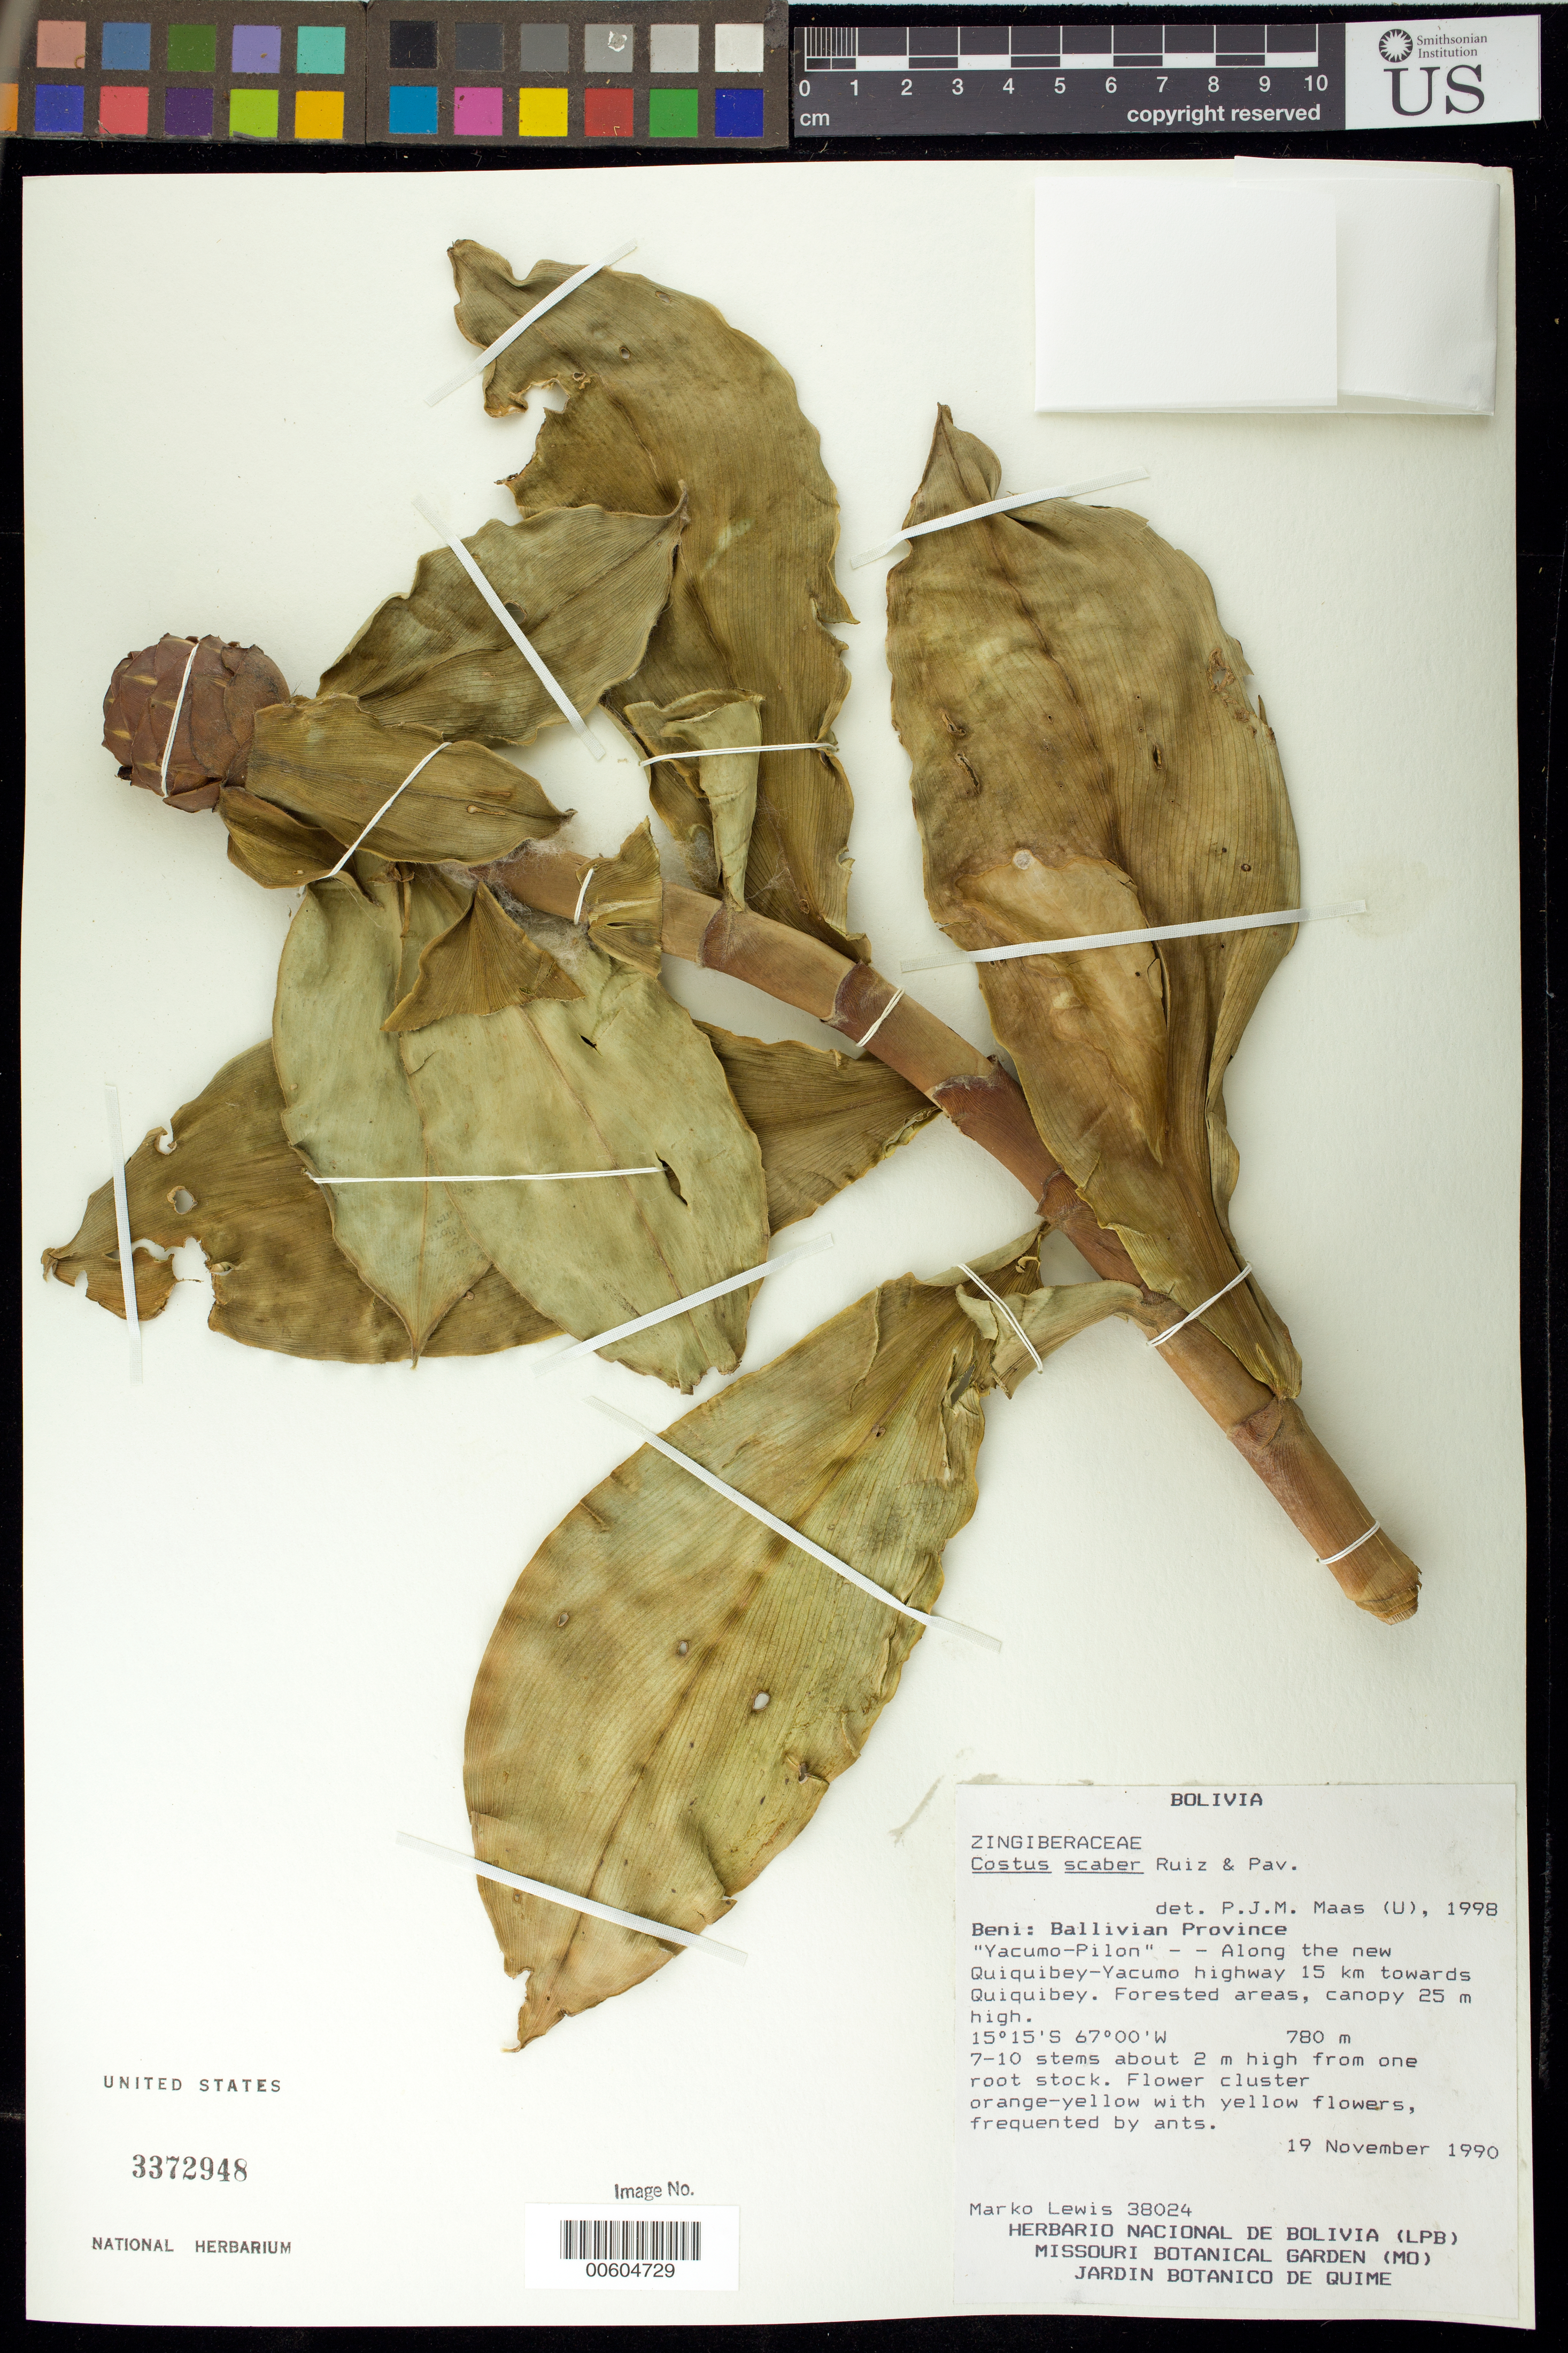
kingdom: Plantae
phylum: Tracheophyta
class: Liliopsida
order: Zingiberales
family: Costaceae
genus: Costus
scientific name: Costus scaber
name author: Ruiz & Pav.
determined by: Maas, Paul J. M.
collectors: M. A. Lewis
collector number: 38024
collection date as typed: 19 Nov 1990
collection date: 1990-11-19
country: Bolivia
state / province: Beni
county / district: Ballivian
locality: "Yacumo-Pilon", along new Quiquibey-Yacumo Hwy, 15 km towards Quiquibey. Forested areas, canopy 25 m high.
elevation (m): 780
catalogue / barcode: US 3372948